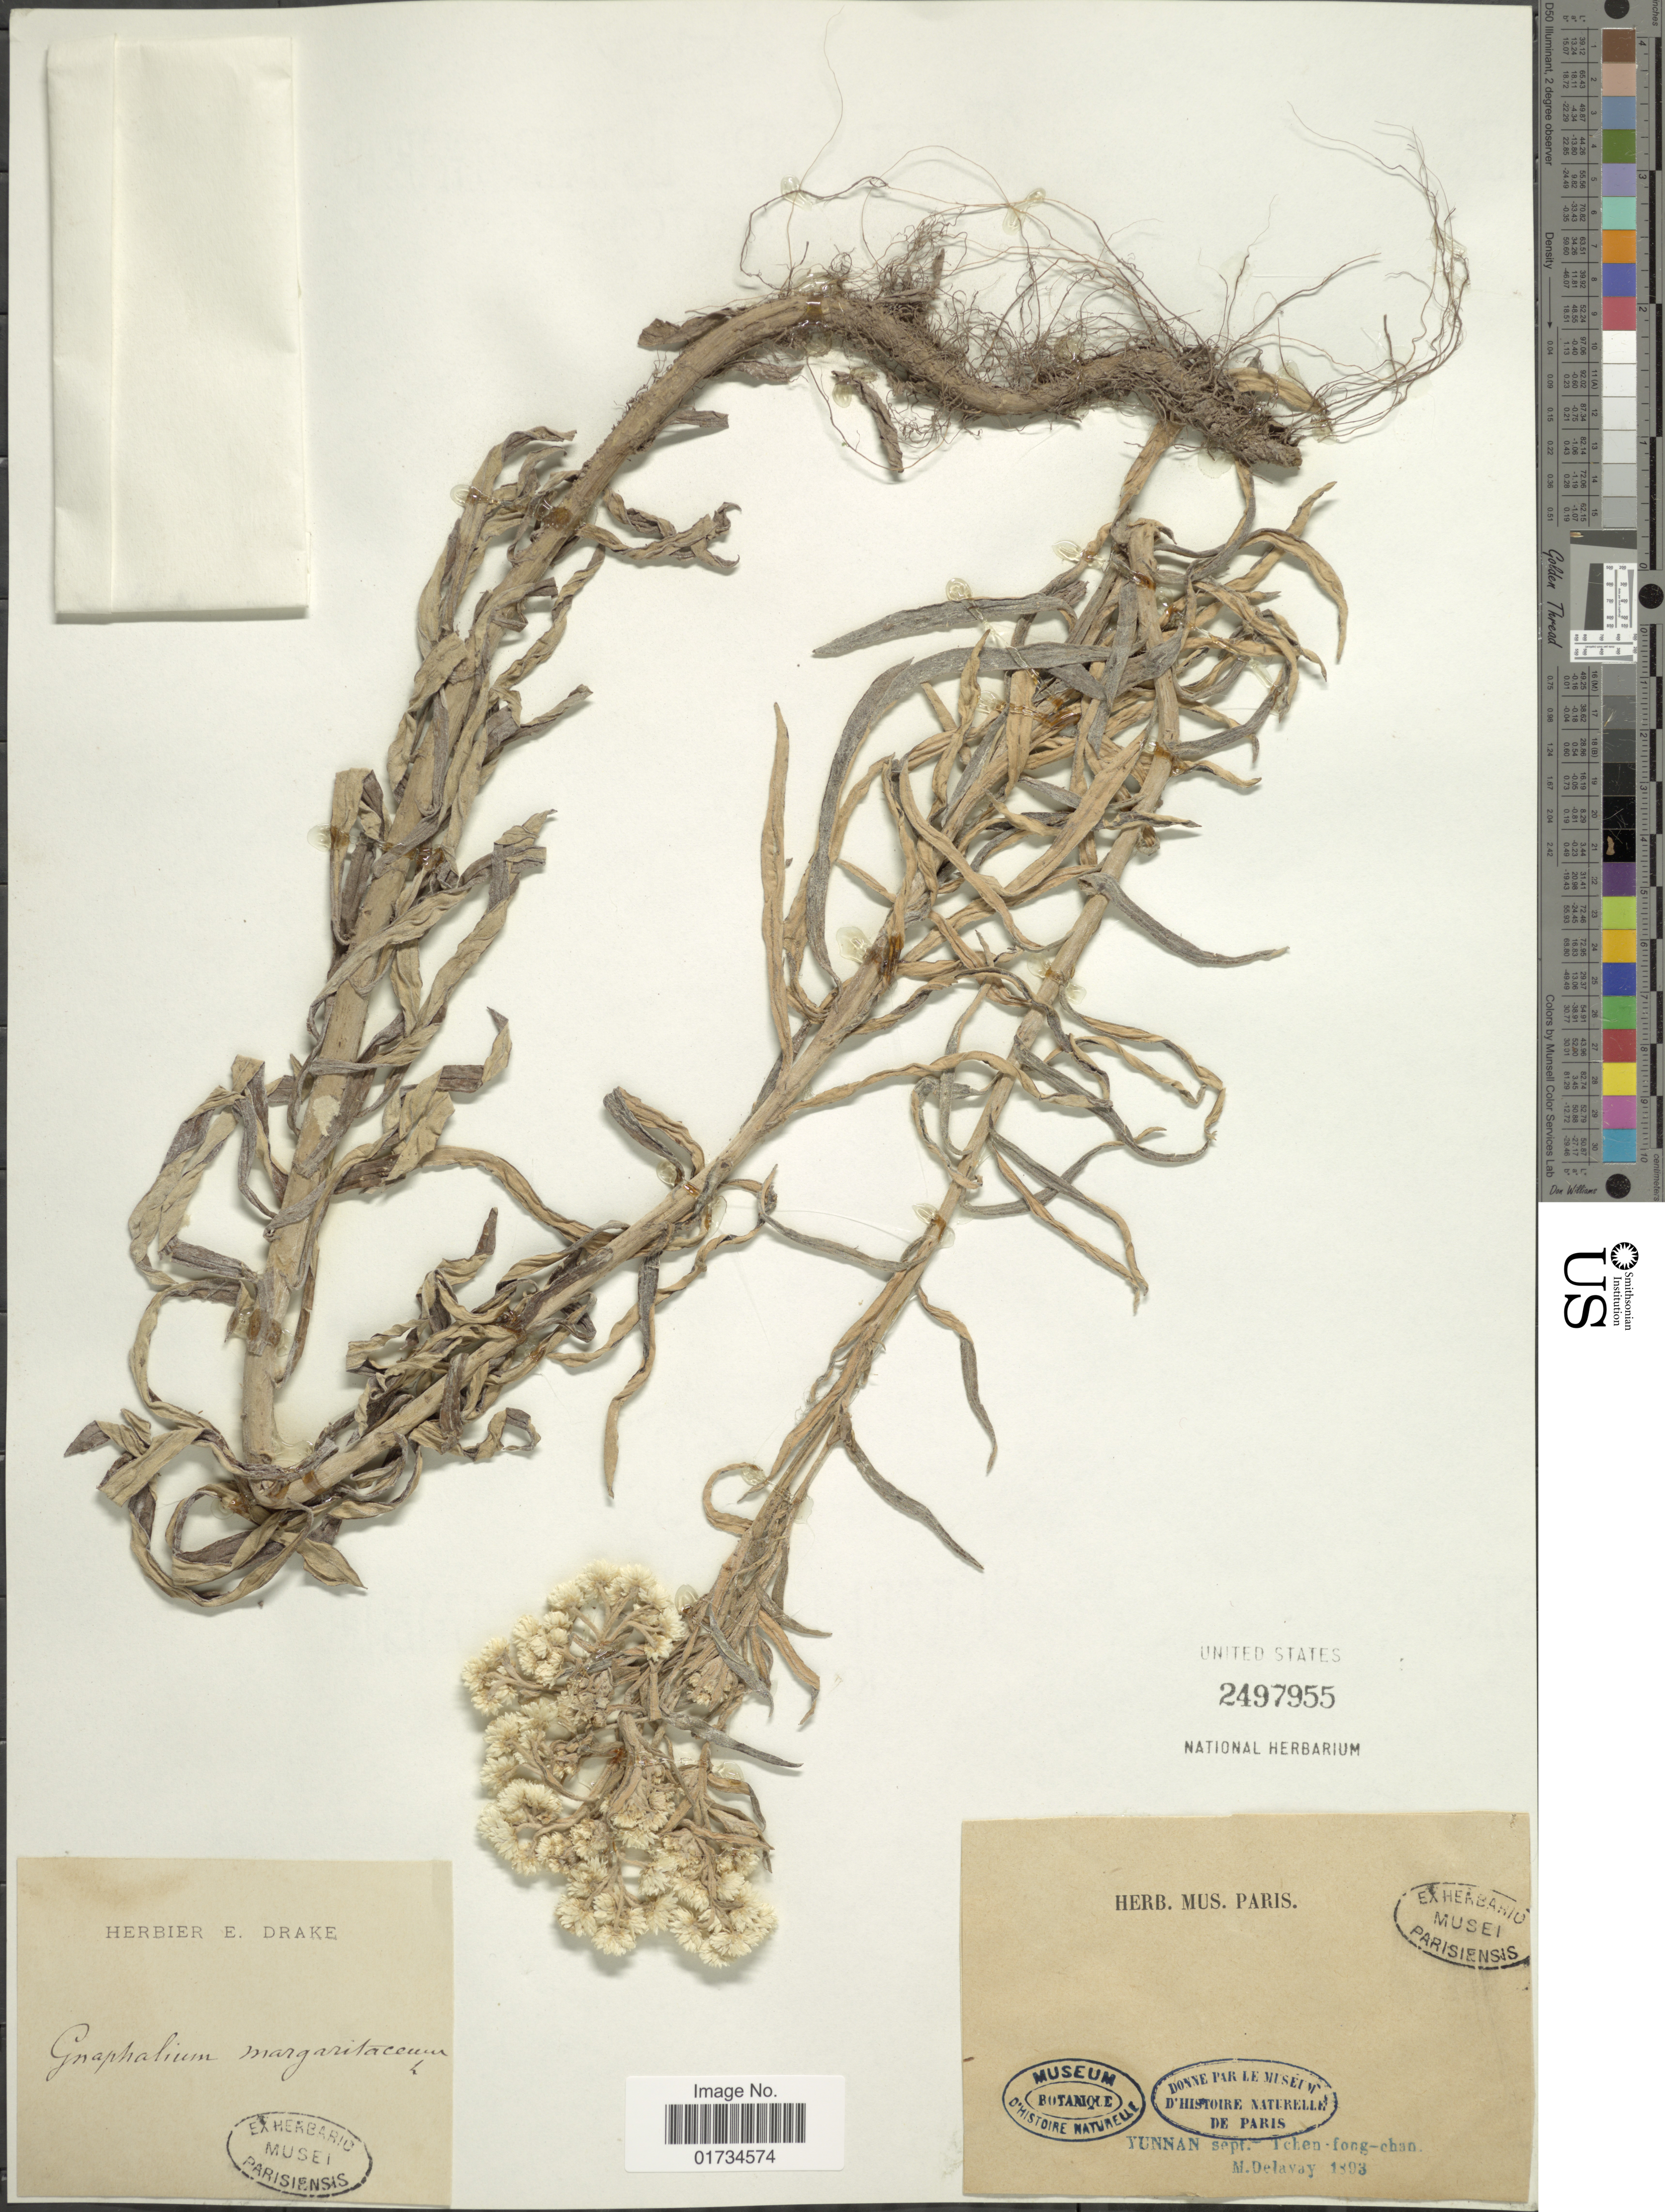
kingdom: Plantae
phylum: Tracheophyta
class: Magnoliopsida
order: Asterales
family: Asteraceae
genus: Anaphalis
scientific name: Anaphalis margaritacea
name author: (L.) Benth. & Hook. f.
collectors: M. Delavay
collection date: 1803-09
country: China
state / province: Yunnan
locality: Yunnan, Tche-fong-chan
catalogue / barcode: US 2497955